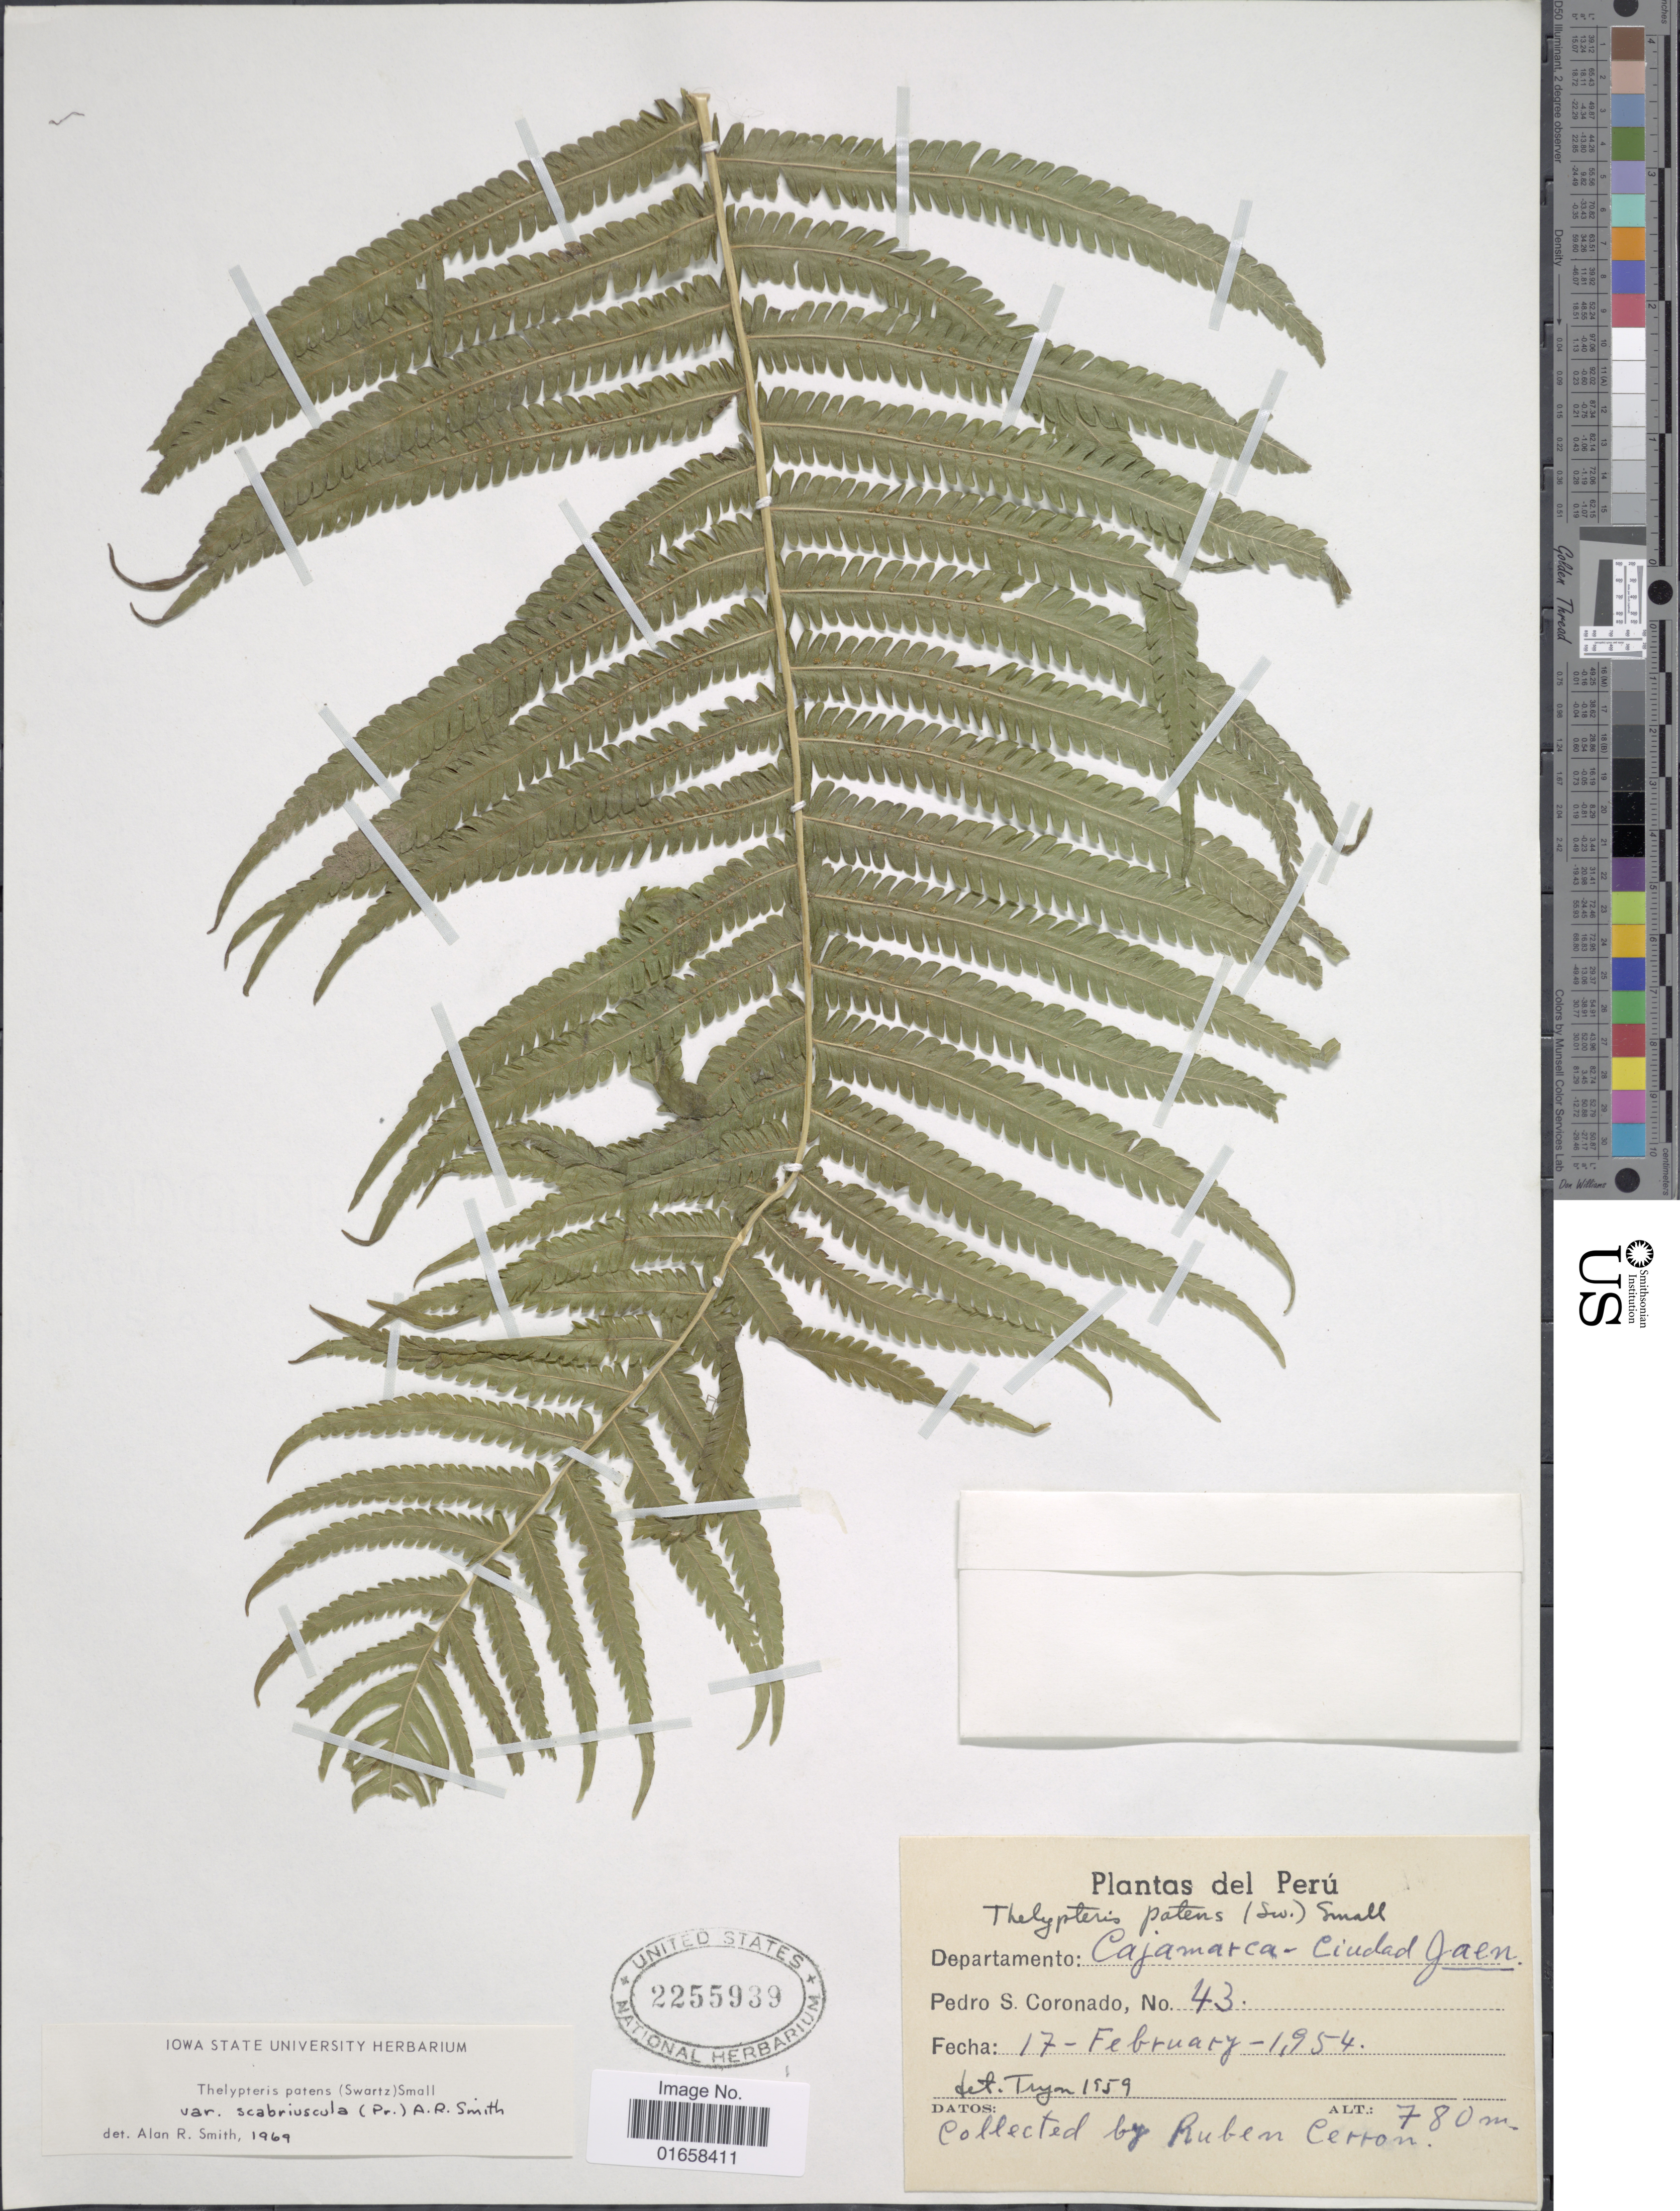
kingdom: Plantae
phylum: Tracheophyta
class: Polypodiopsida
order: Polypodiales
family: Thelypteridaceae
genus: Christella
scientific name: Christella patens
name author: (Sw.) Holttum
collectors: R. Cerron & P. Coronado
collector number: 43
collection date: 1954-02-17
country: Peru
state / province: Cajamarca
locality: Departamento: Cajamarca-cuidad Jaen.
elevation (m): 780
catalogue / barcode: US 2255939